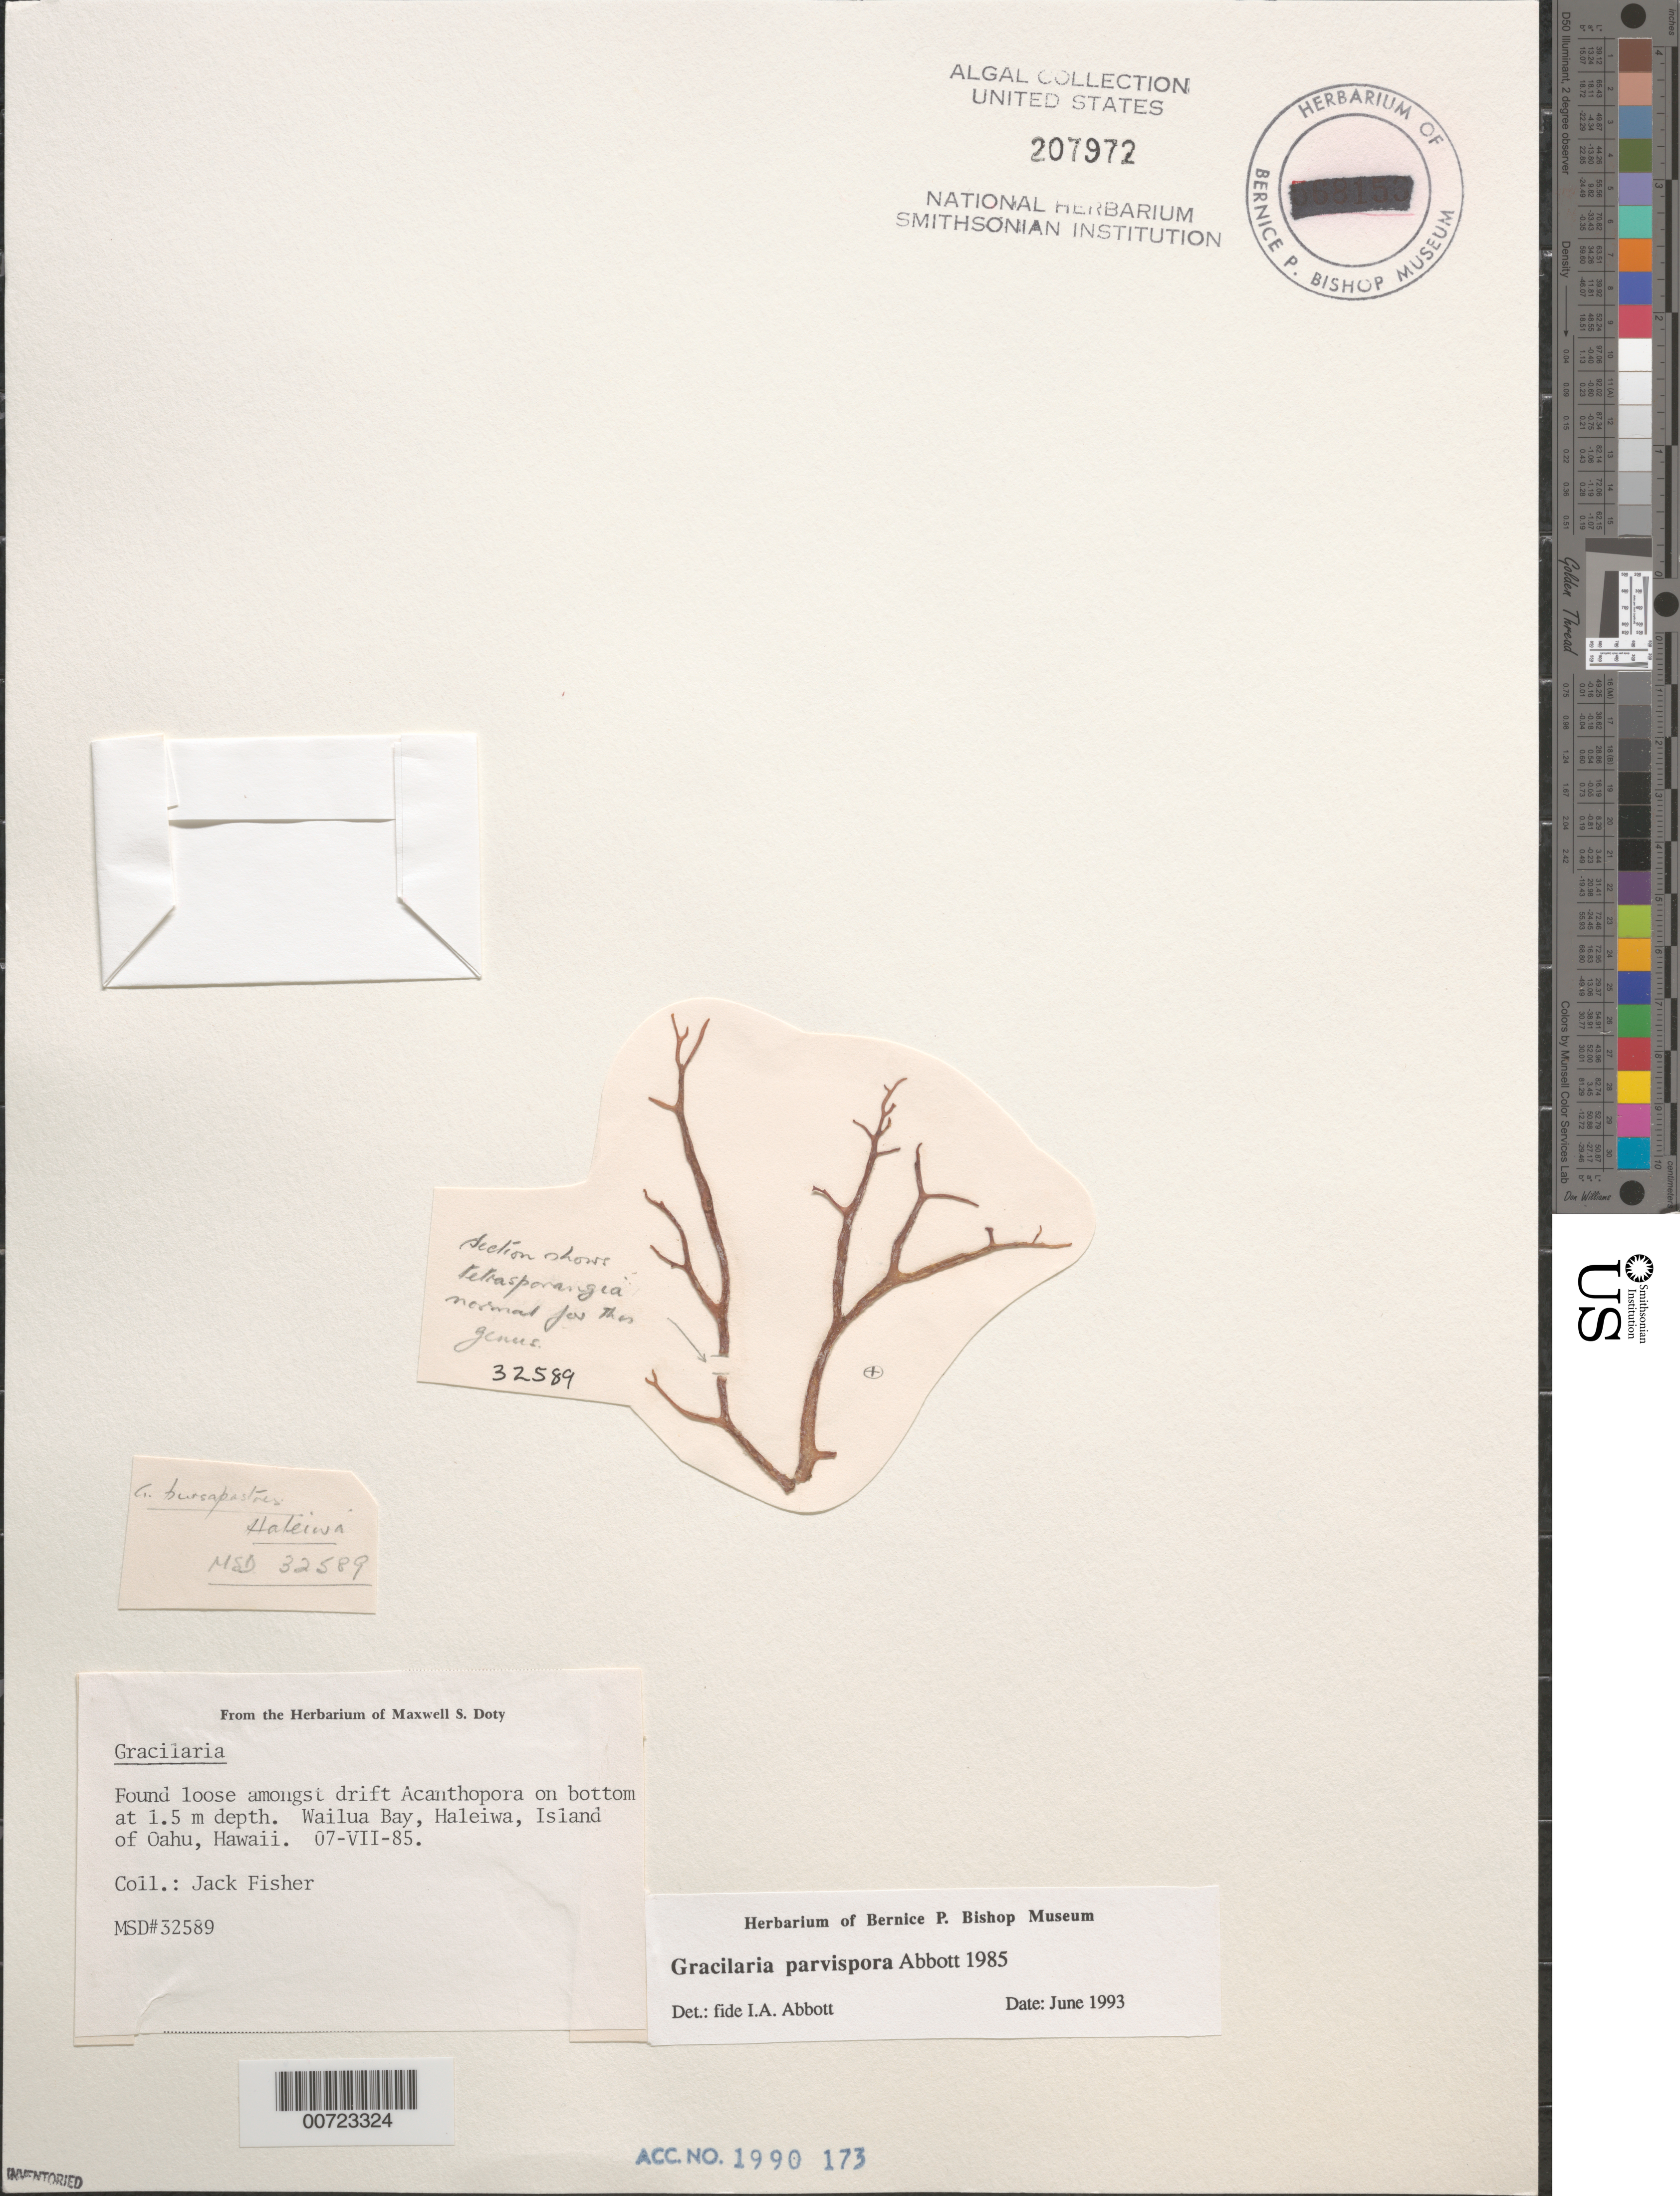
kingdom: Plantae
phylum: Rhodophyta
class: Florideophyceae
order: Gracilariales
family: Gracilariaceae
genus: Gracilaria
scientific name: Gracilaria parvispora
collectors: J. Fisher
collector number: MSD 32589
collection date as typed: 07 Jul 1985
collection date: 1985-07-07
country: United States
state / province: Hawaii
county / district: Honolulu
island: Oahu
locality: Wailua Bay, Haleiwa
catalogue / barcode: US 207972